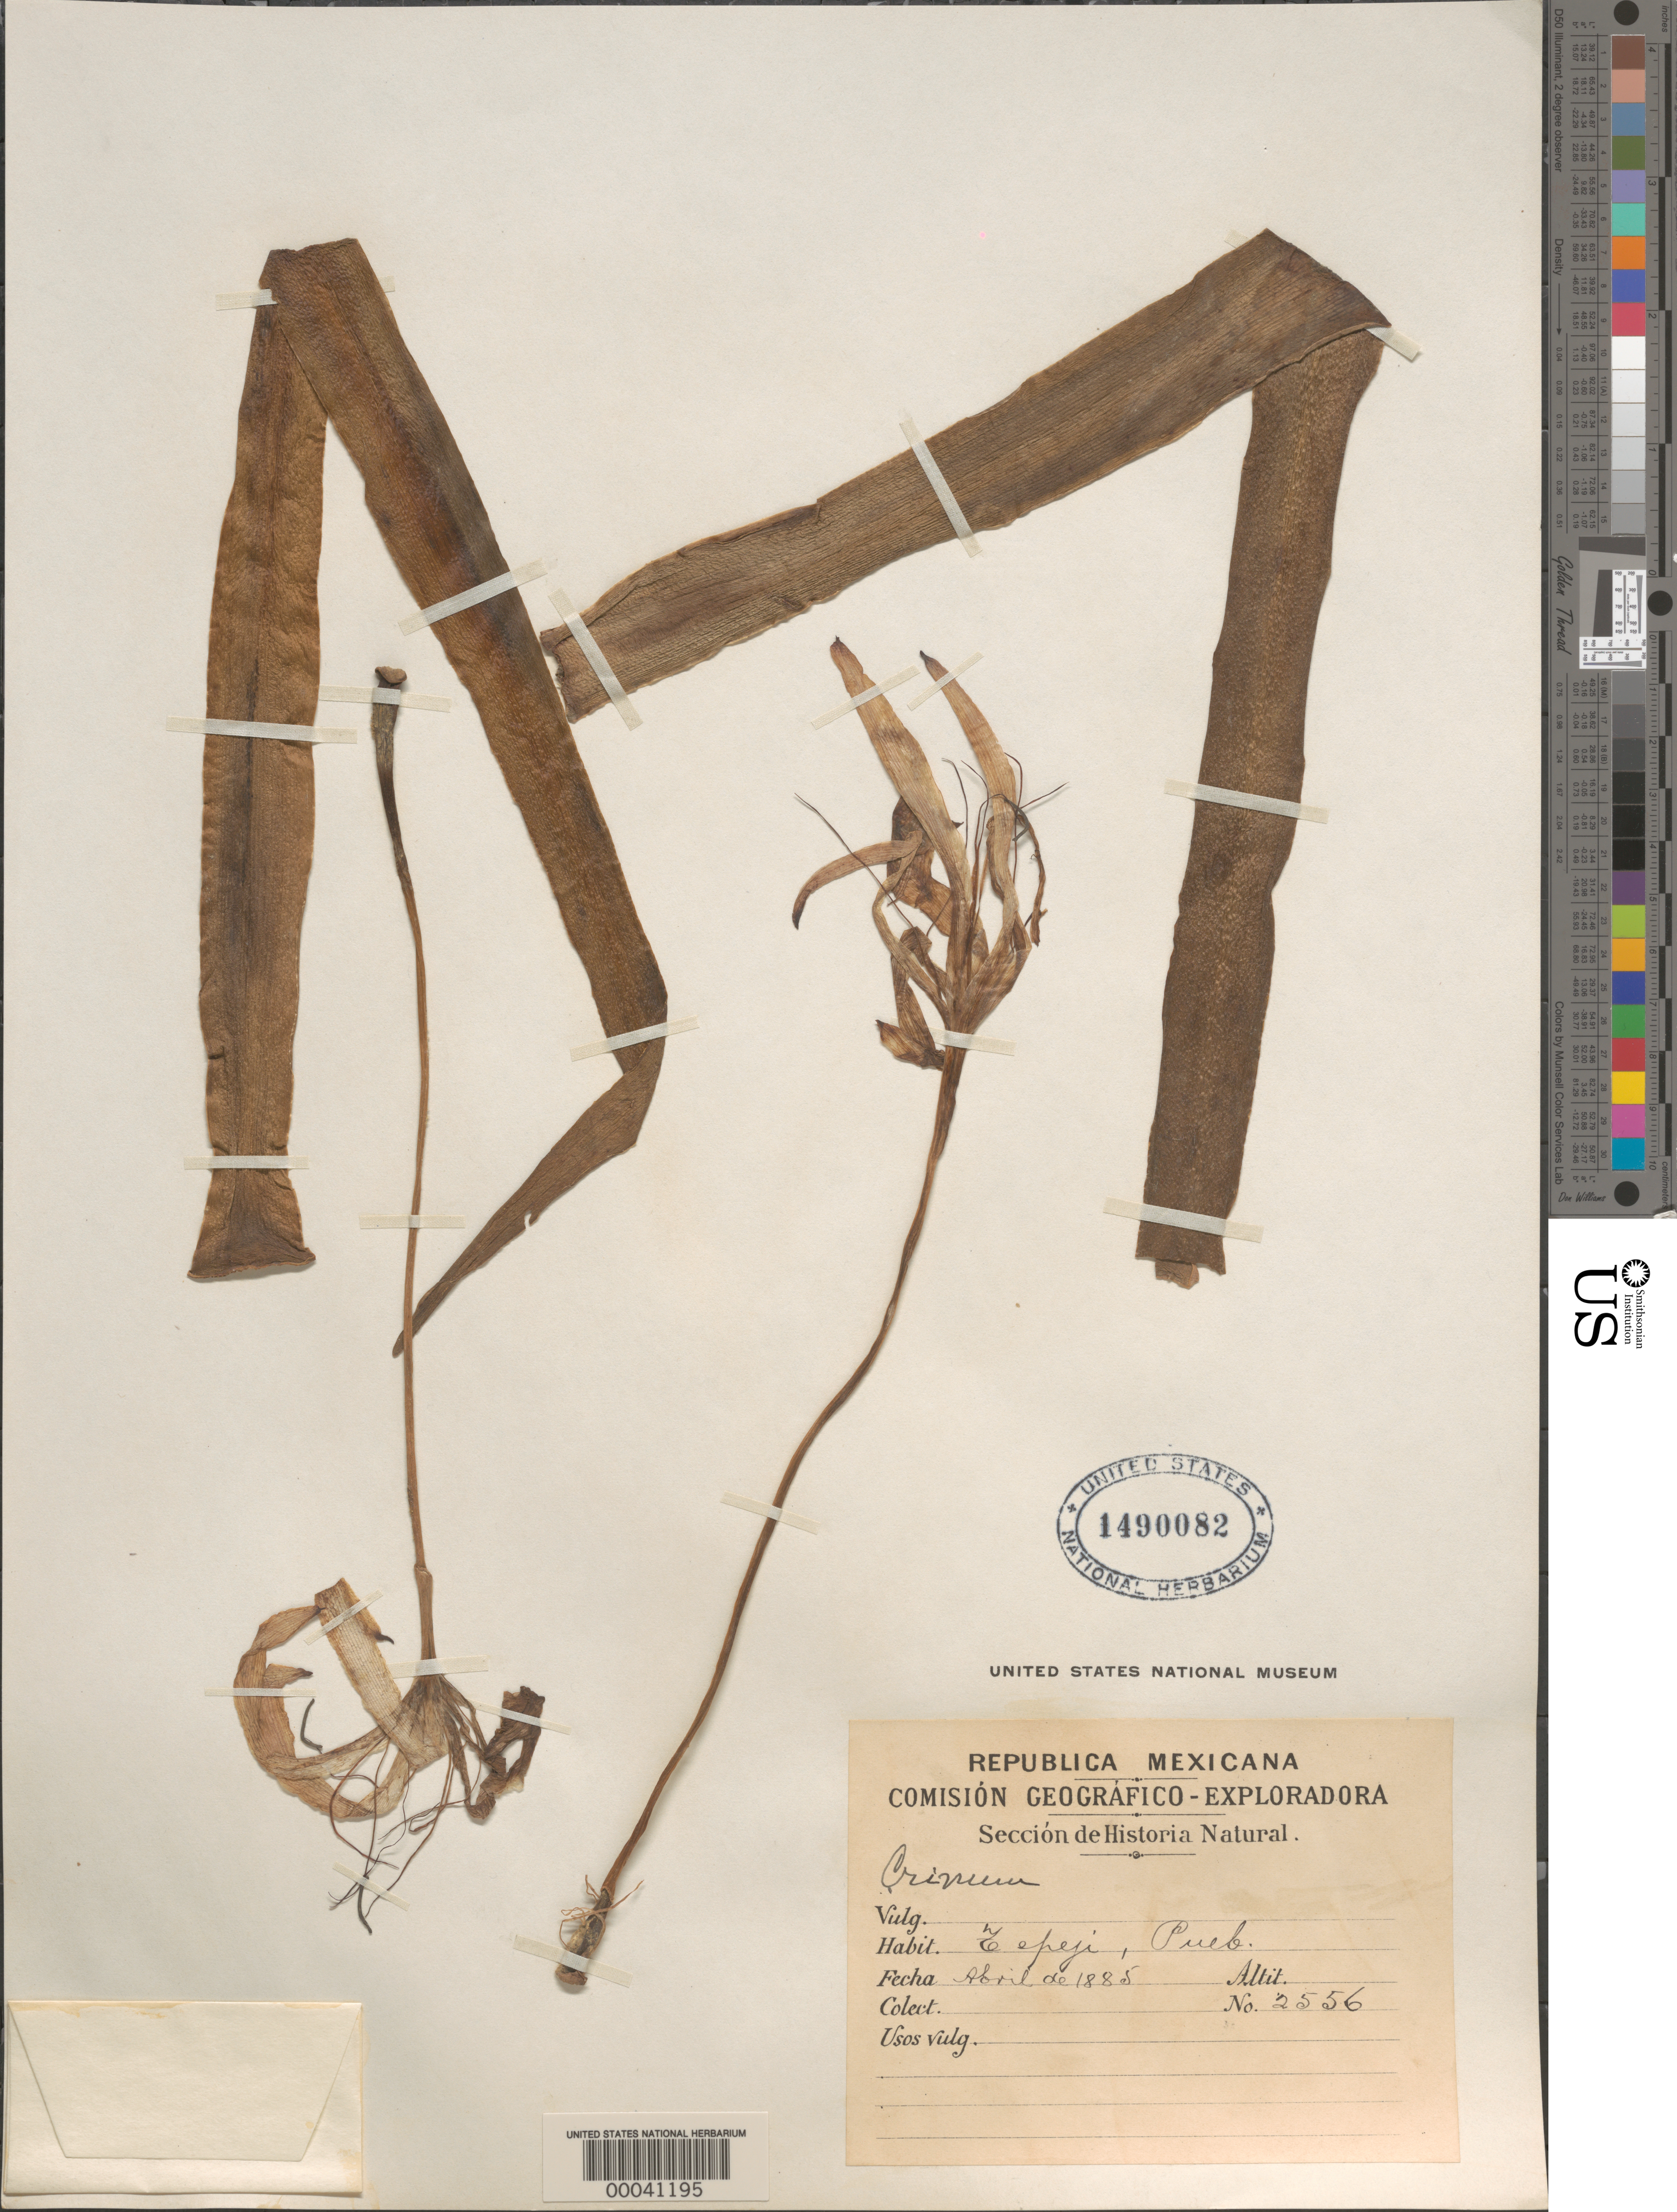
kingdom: Plantae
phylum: Tracheophyta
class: Liliopsida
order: Asparagales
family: Amaryllidaceae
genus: Crinum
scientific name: Crinum erubescens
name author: Aiton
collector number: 2556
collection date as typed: Apr 1885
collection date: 1885-04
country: Mexico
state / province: Puebla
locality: Tepeji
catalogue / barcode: US 1490082